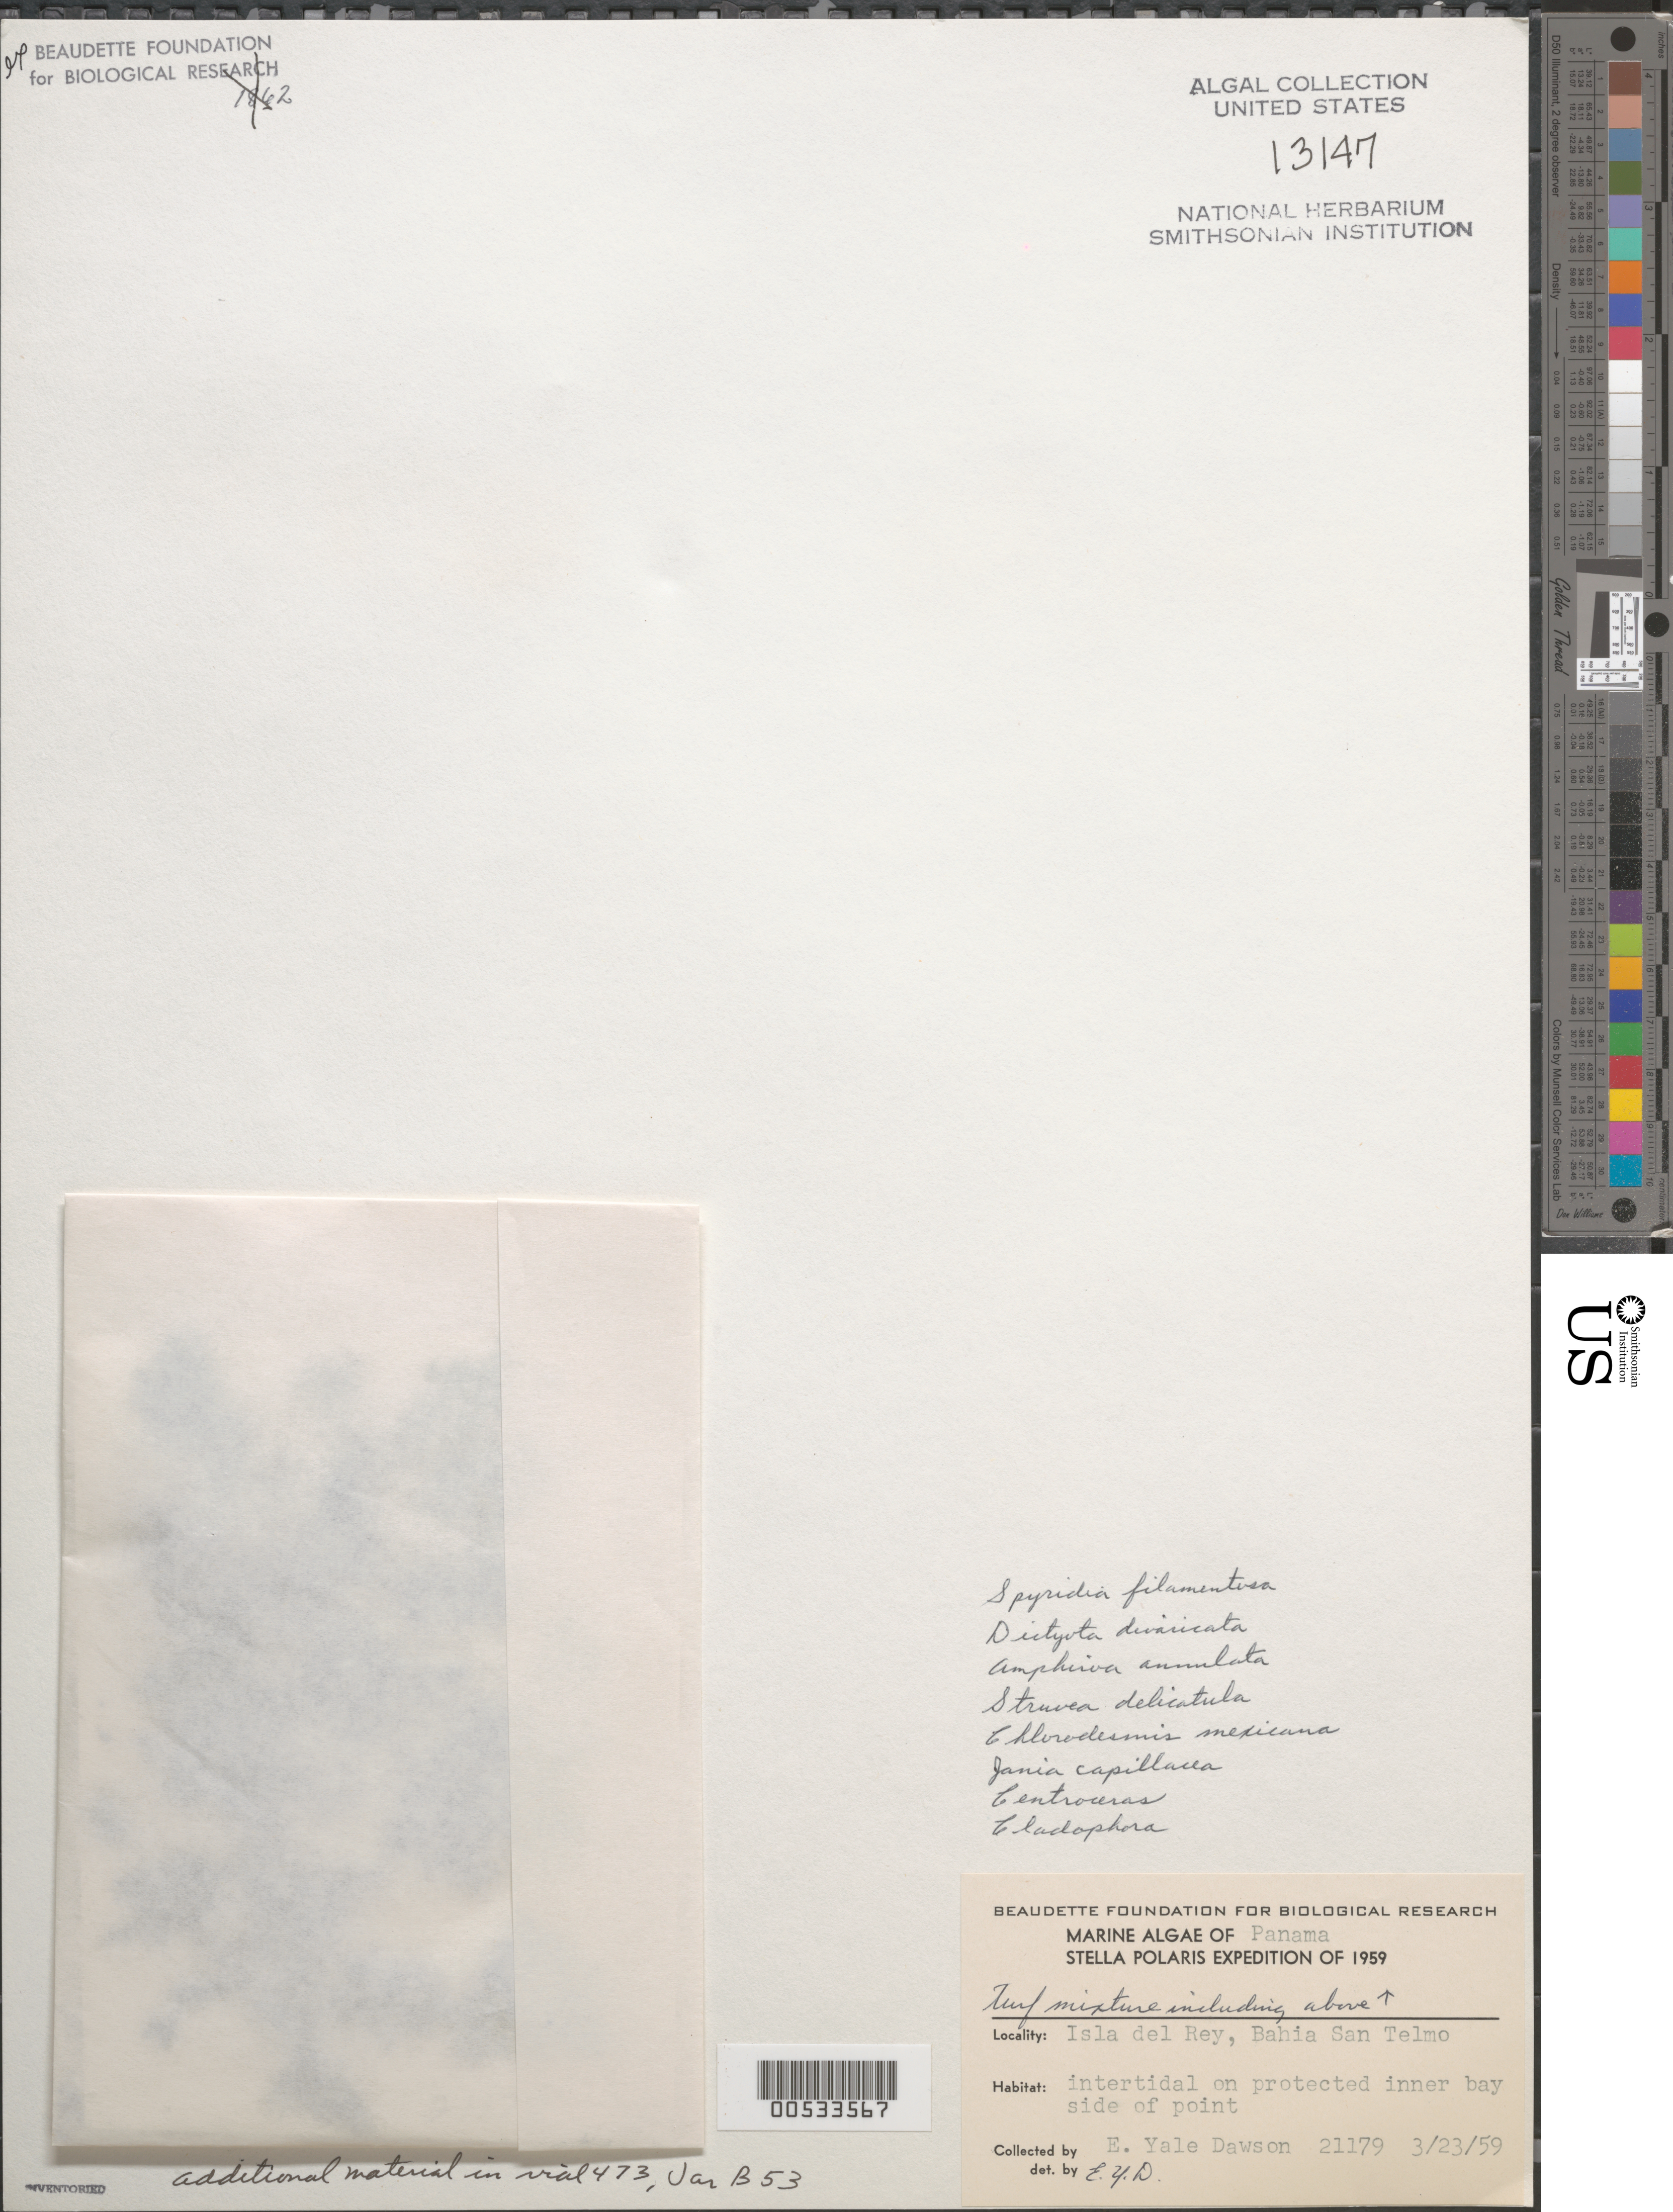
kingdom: Plantae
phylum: Rhodophyta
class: Florideophyceae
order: Ceramiales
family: Spyridiaceae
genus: Spyridia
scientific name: Spyridia filamentosa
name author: (Wulfen) Harv.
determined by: Dawson, E. Y.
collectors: E. Y. Dawson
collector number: EYD 21179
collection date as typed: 23 Mar 1959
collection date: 1959-03-23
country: Panama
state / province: Panamá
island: del Rey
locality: Bahia San Telmo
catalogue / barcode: US 13147